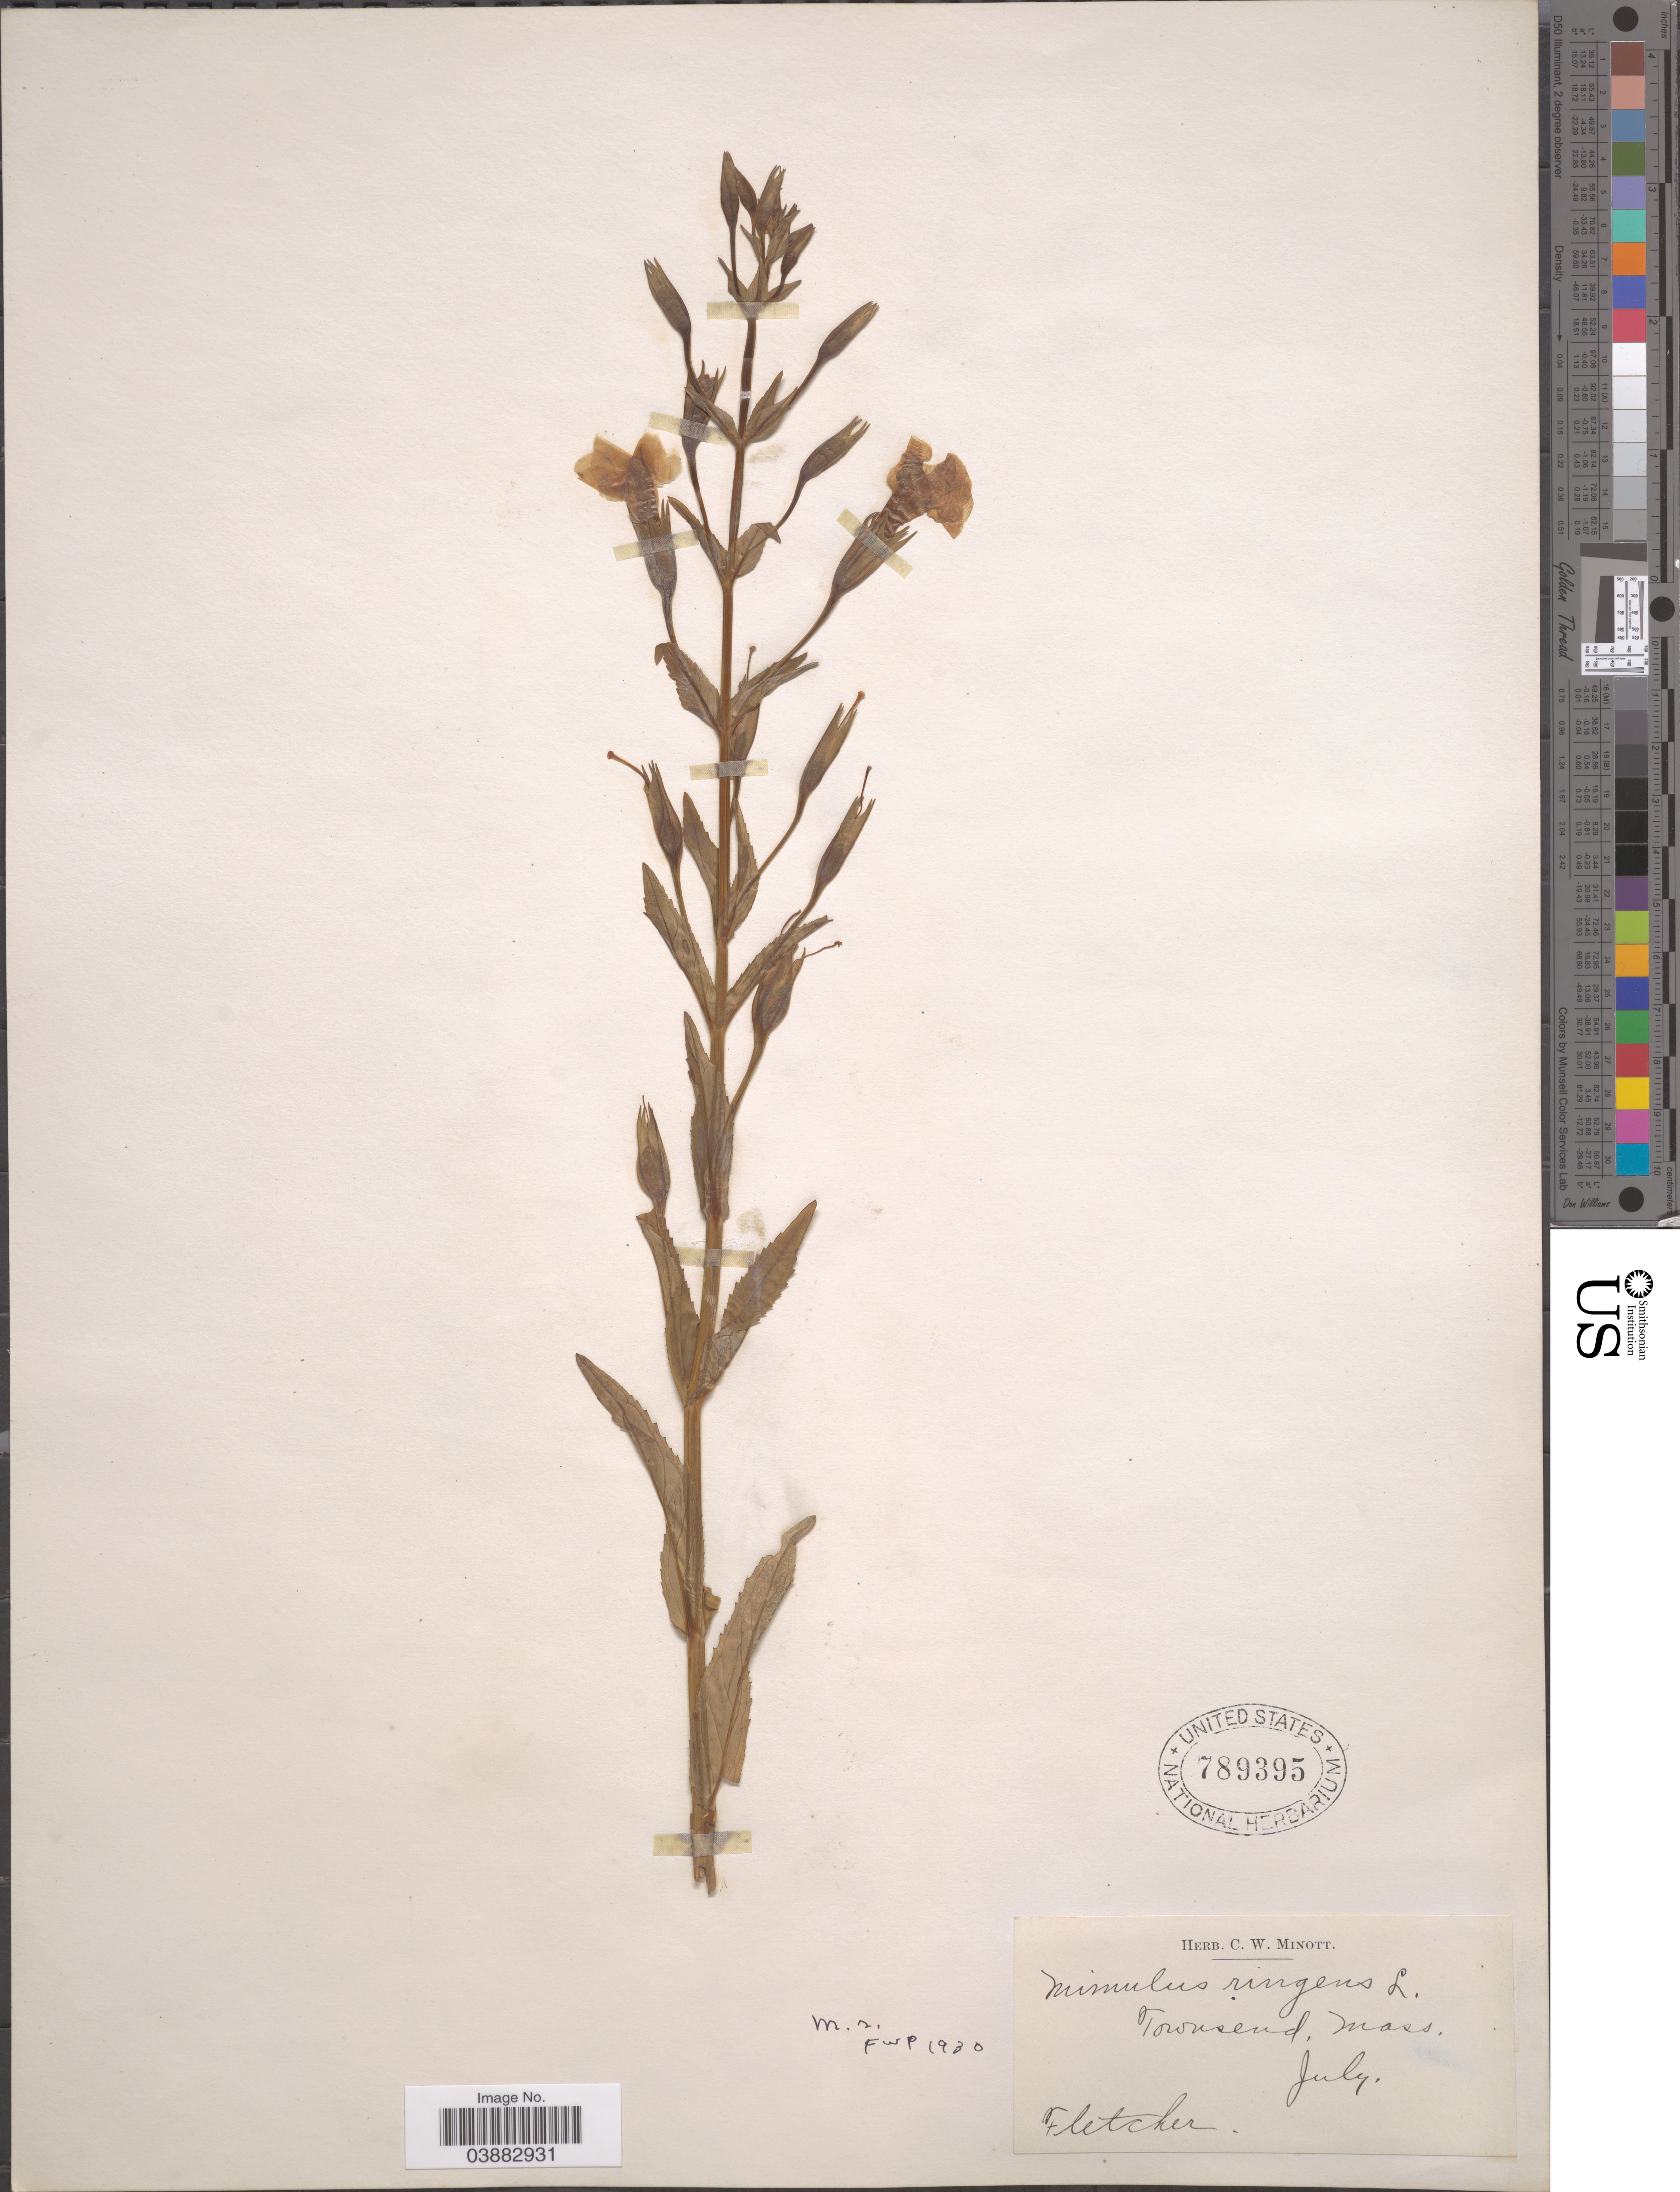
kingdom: Plantae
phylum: Tracheophyta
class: Magnoliopsida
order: Lamiales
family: Phrymaceae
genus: Mimulus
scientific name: Mimulus ringens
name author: L.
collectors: -. Fletcher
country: United States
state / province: Massachusetts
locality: Townsend.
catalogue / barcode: US 789395